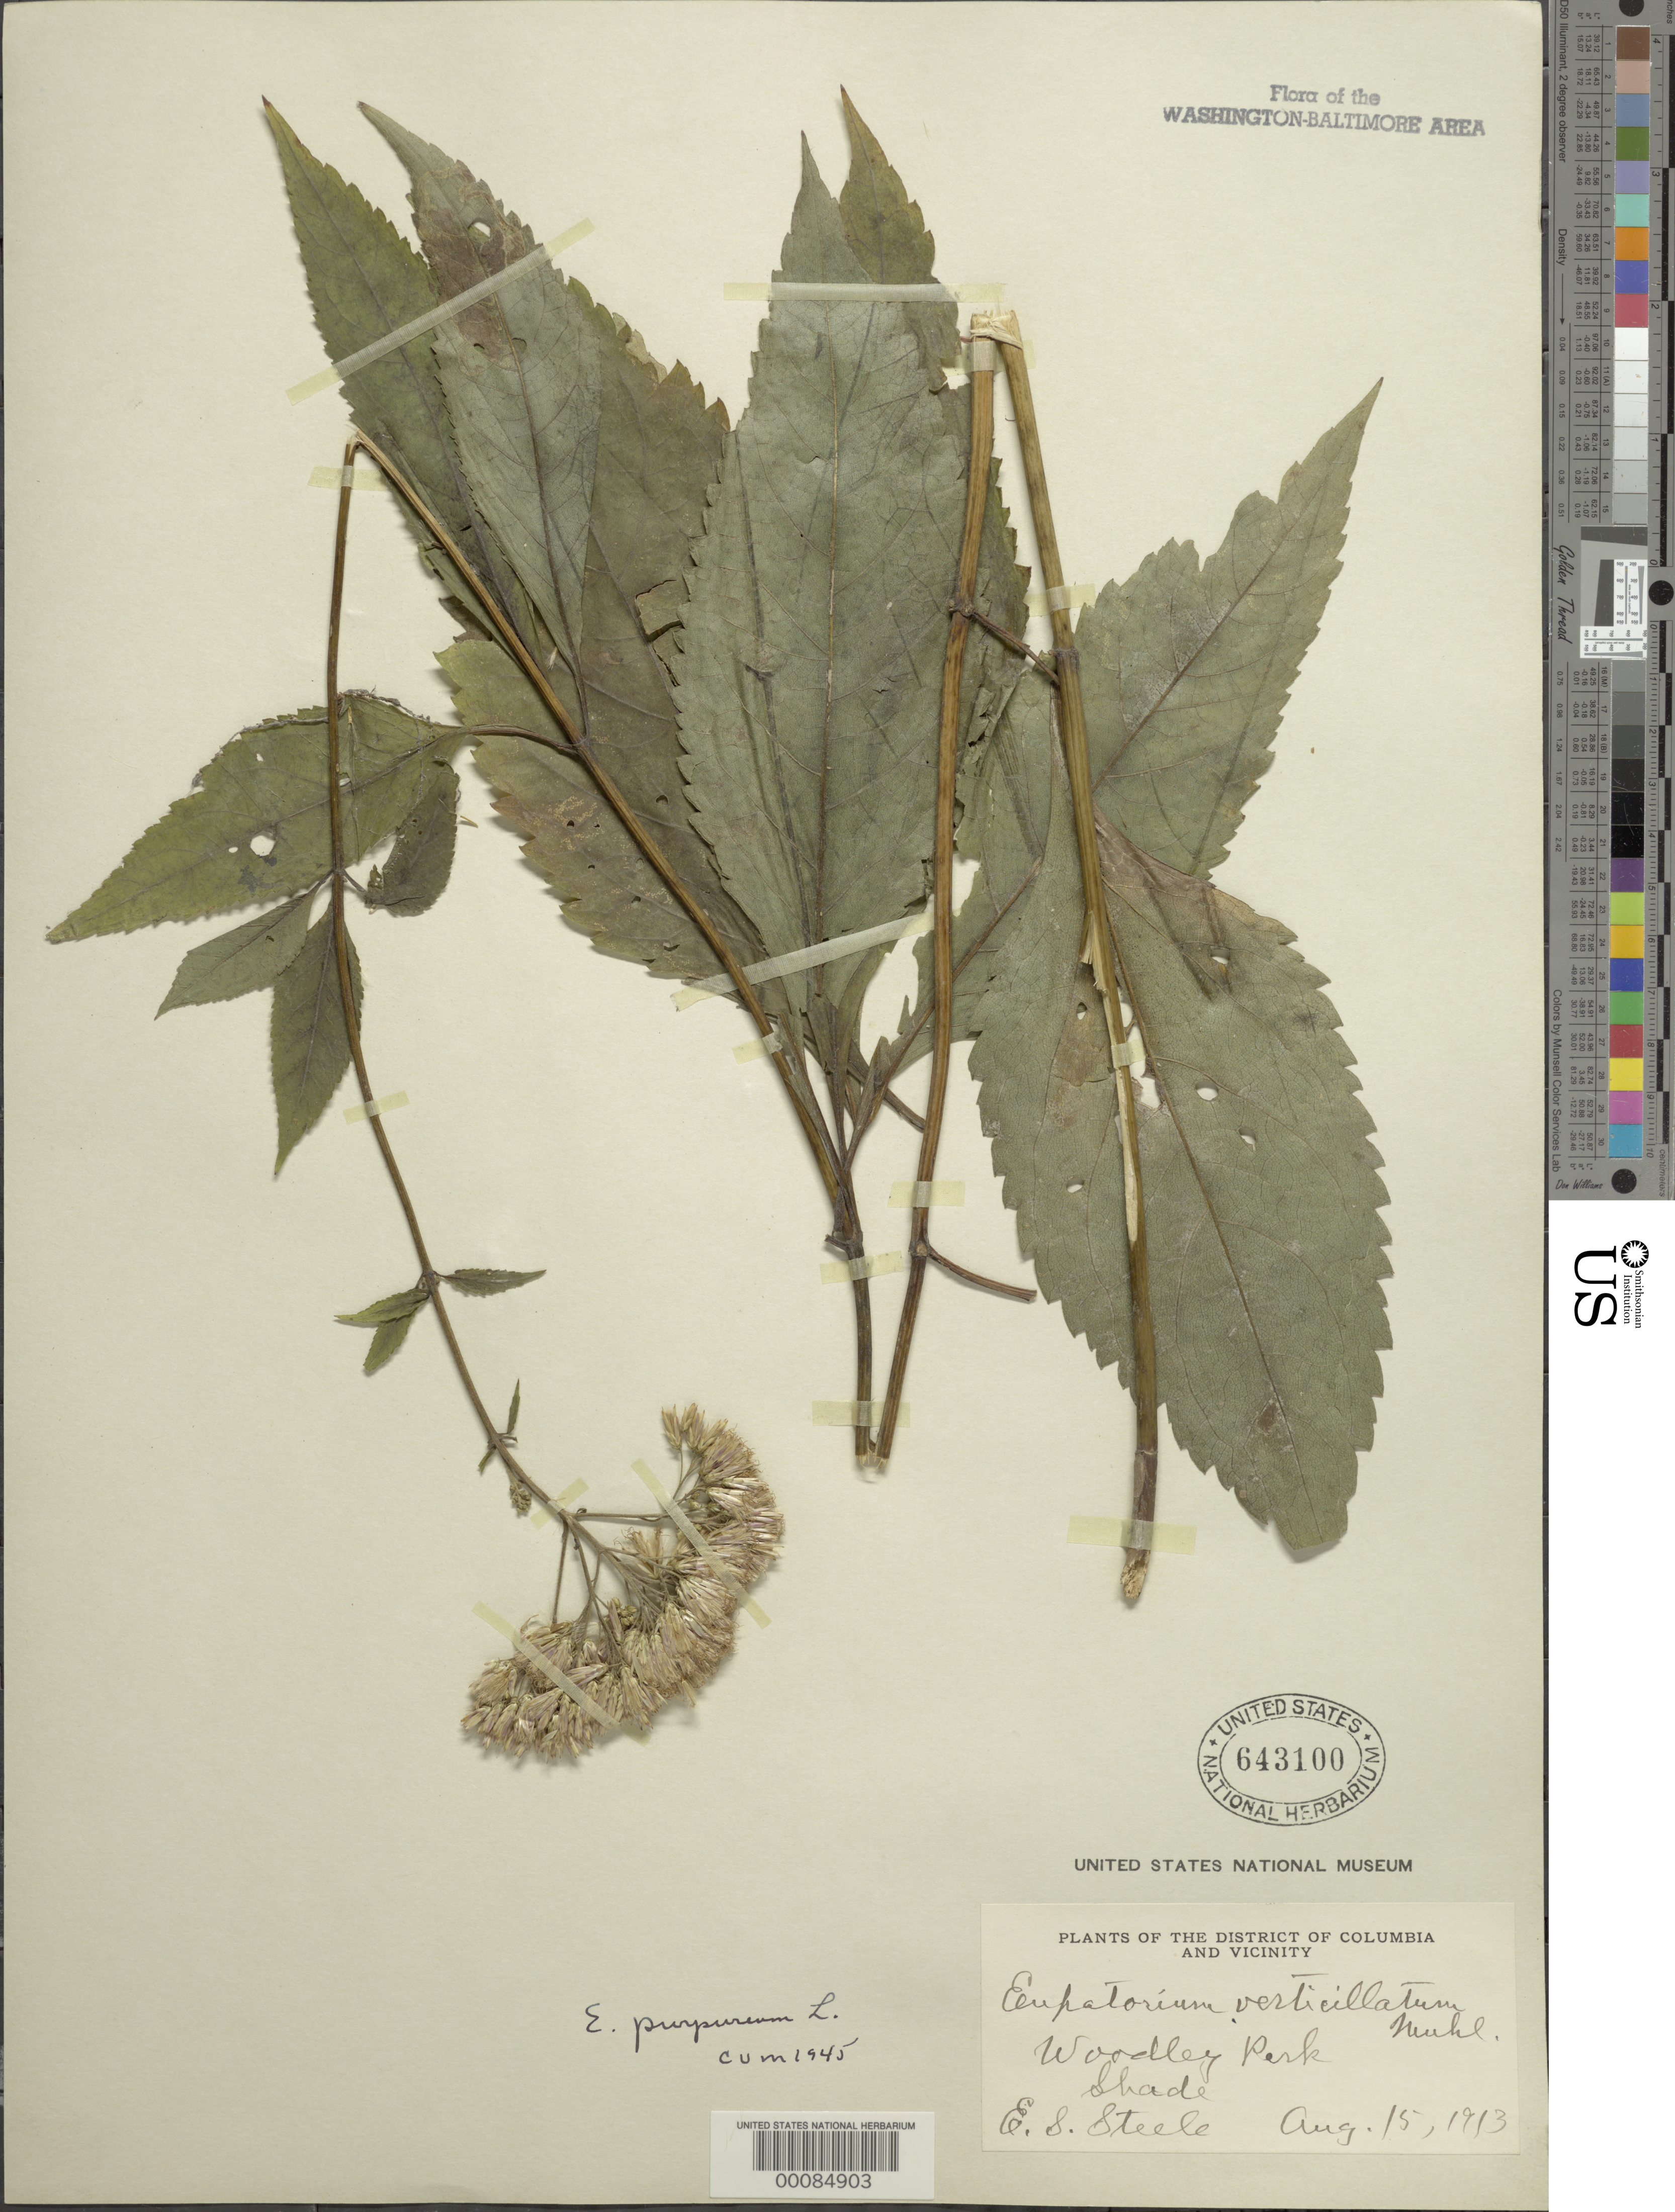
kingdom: Plantae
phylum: Tracheophyta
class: Magnoliopsida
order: Asterales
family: Asteraceae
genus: Eupatorium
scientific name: Eupatorium purpureum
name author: (L.) E.E. Lamont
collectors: E. Steele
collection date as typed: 15 Aug 1913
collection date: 1913-08-15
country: United States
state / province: District of Columbia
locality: Woodley Park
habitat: Shade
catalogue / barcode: US 643100